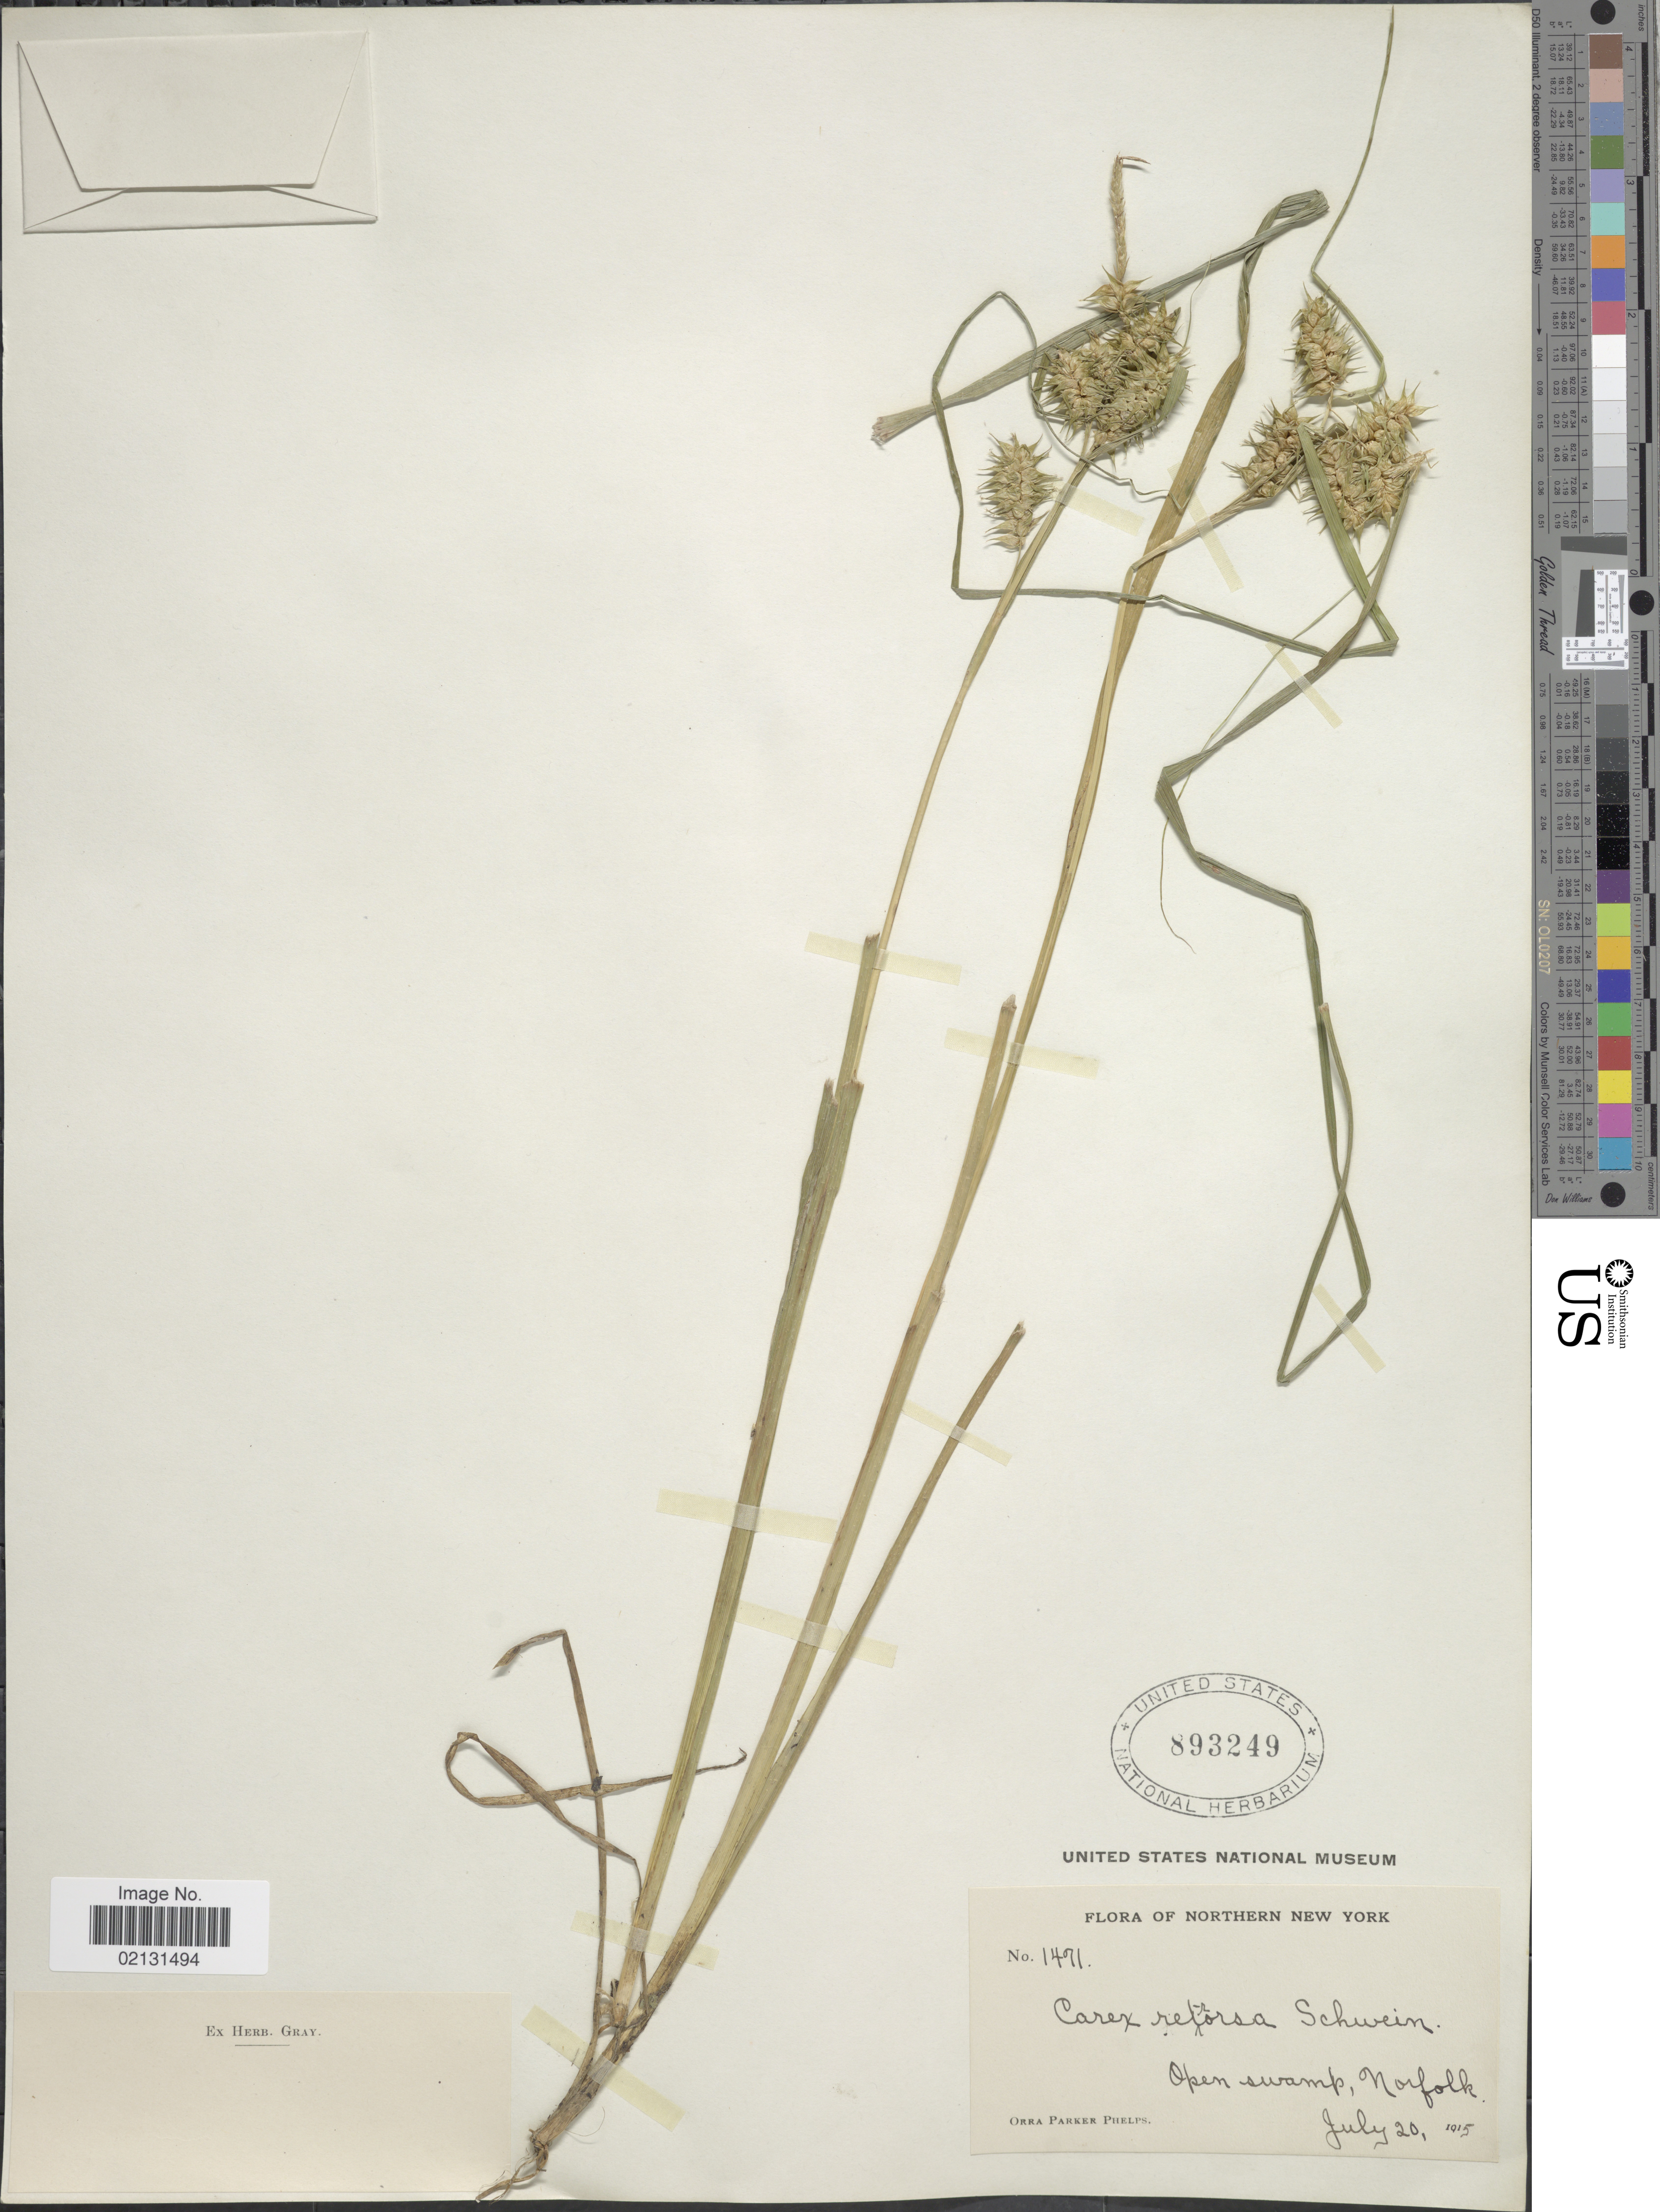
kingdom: Plantae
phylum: Tracheophyta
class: Liliopsida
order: Poales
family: Cyperaceae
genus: Carex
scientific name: Carex retrorsa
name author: Schwein.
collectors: O. P. Phelps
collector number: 1471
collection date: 1915-07-20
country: United States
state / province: New York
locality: Open swamp, Norfolk.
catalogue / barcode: US 893249